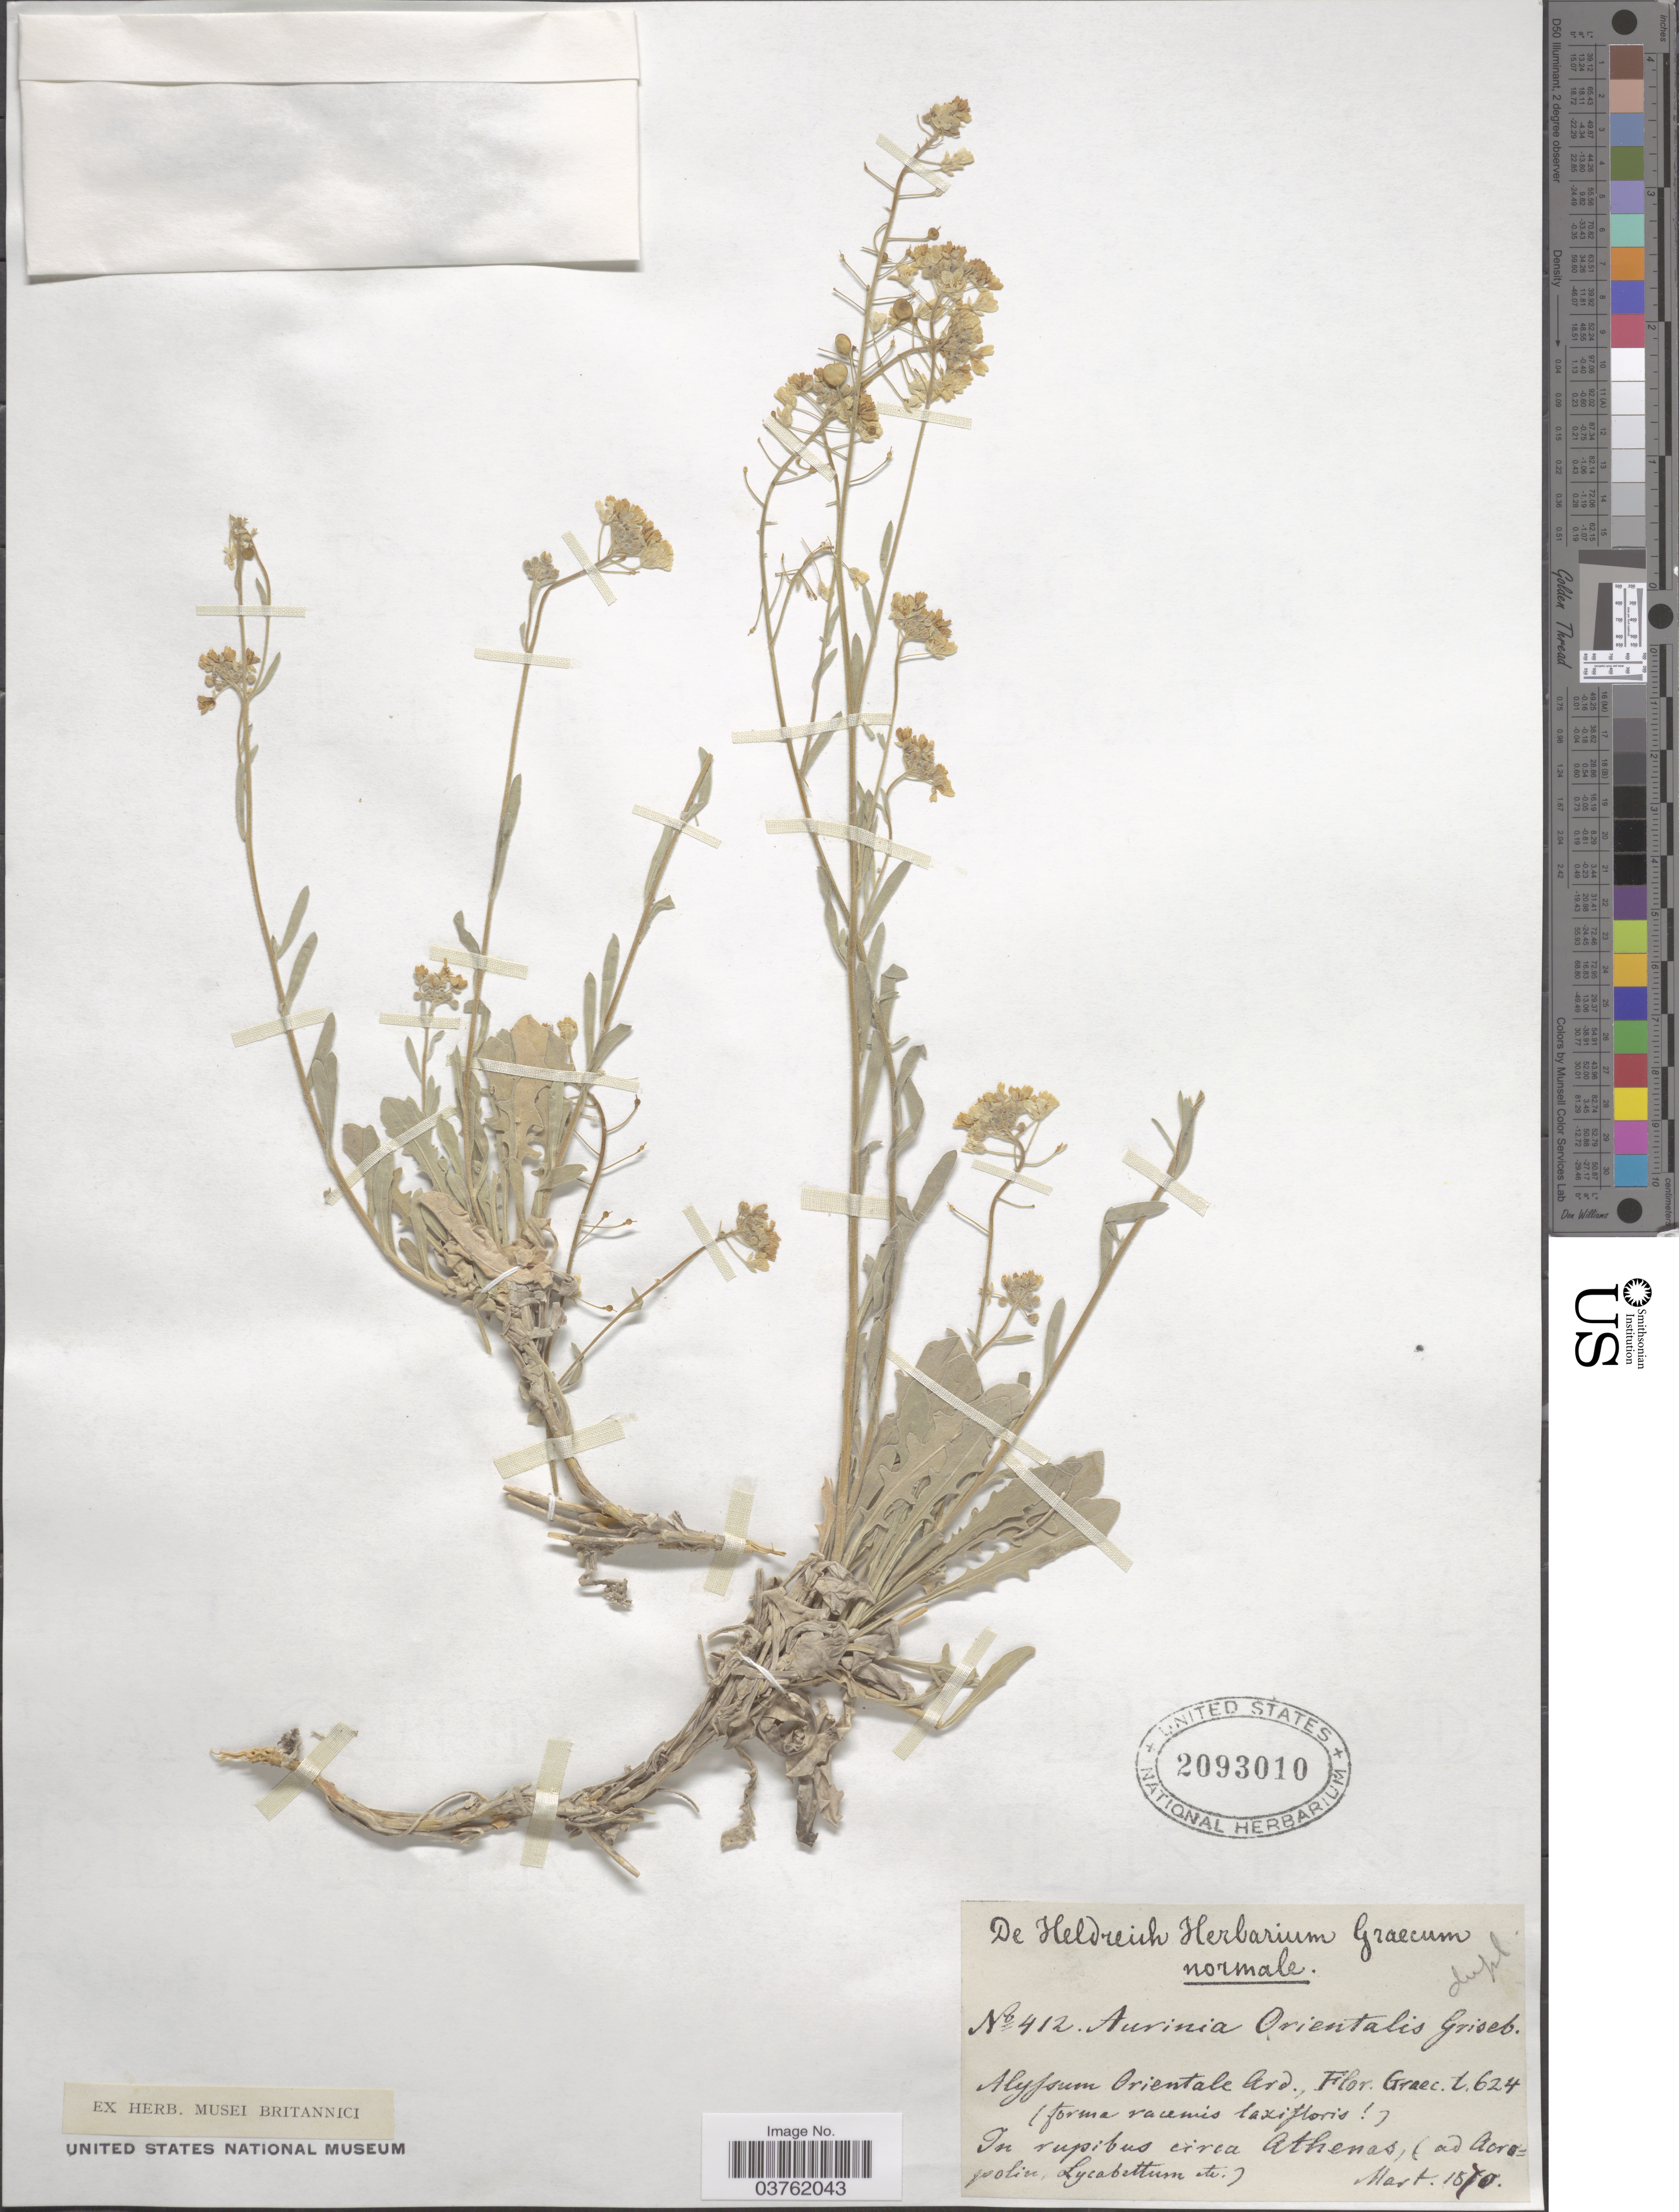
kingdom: Plantae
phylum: Tracheophyta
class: Magnoliopsida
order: Brassicales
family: Brassicaceae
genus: Alyssum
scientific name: Alyssum orientale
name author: Ard.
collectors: -. De Heldreich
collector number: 412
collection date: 1870-03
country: Greece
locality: In rupibus circa Athenas, (ad Acropoliu, Lycabettum etc.).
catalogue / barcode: US 2093010